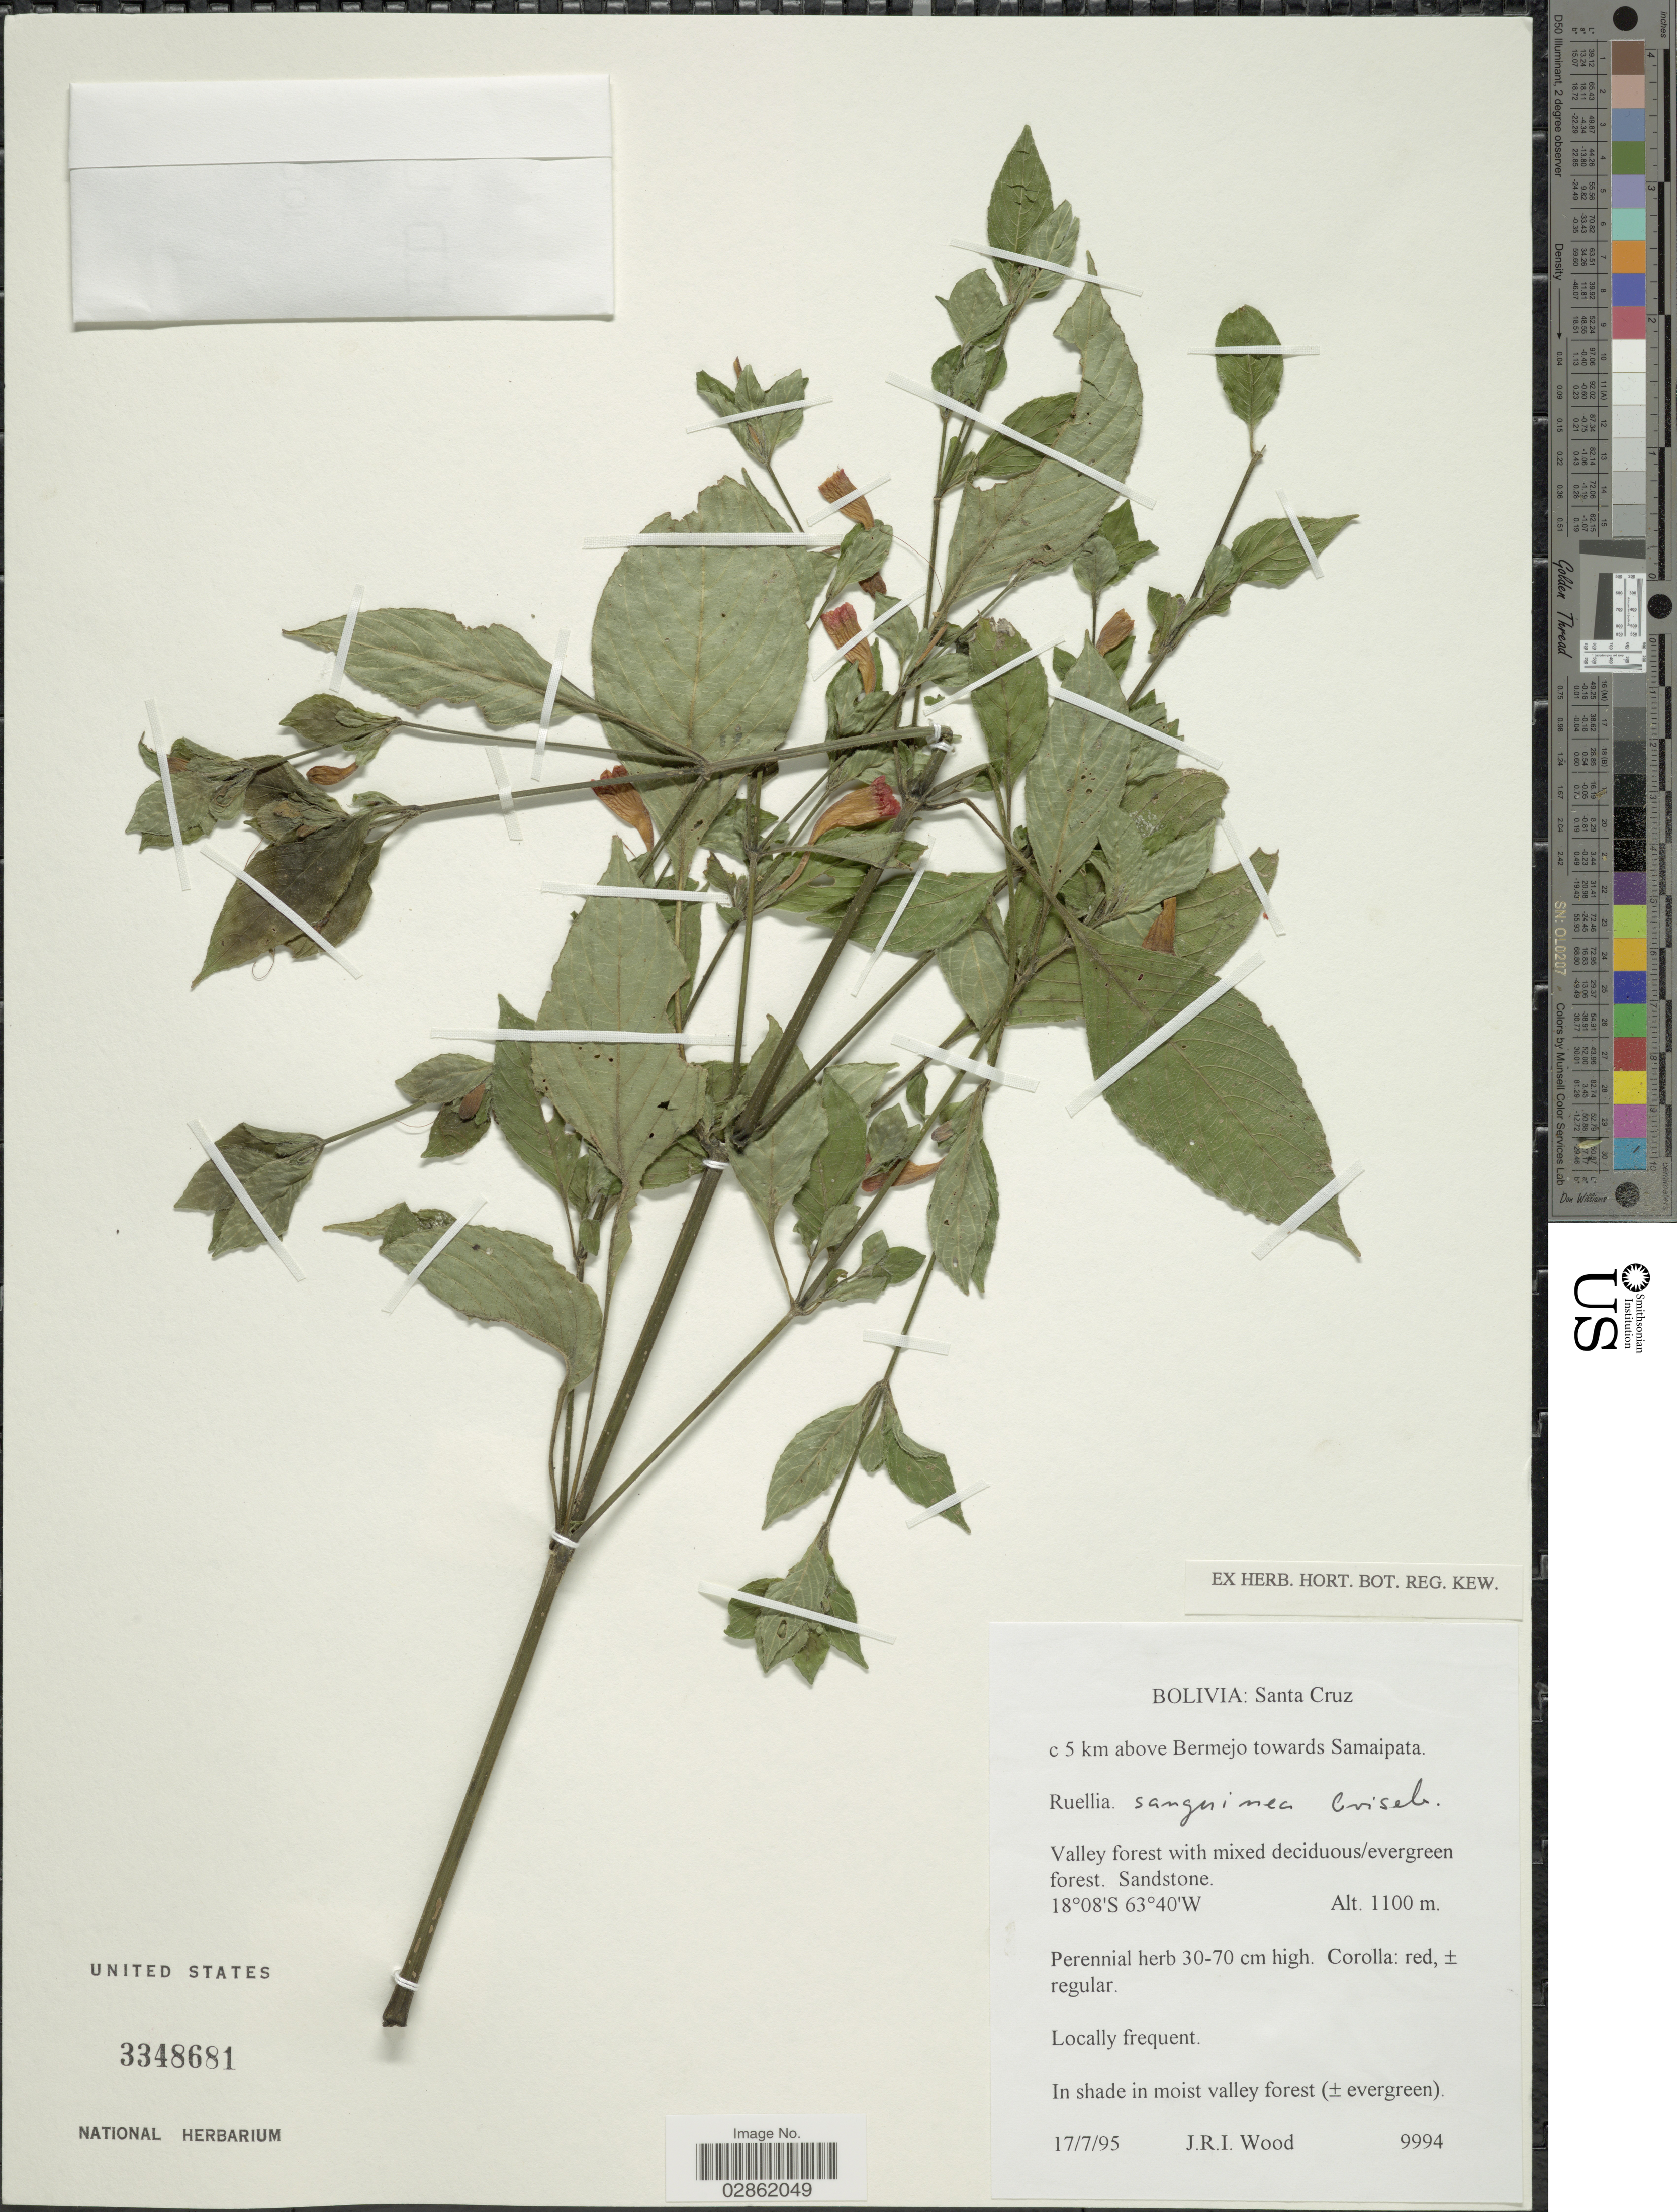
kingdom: Plantae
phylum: Tracheophyta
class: Magnoliopsida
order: Lamiales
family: Acanthaceae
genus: Ruellia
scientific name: Ruellia sanguinea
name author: Griseb.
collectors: J. R. I. Wood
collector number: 9994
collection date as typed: Transcribed d/m/y: 17/7/95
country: Bolivia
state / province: Santa Cruz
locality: C 5 km above Bermejo towards Samaipata.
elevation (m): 1100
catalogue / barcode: US 3348681